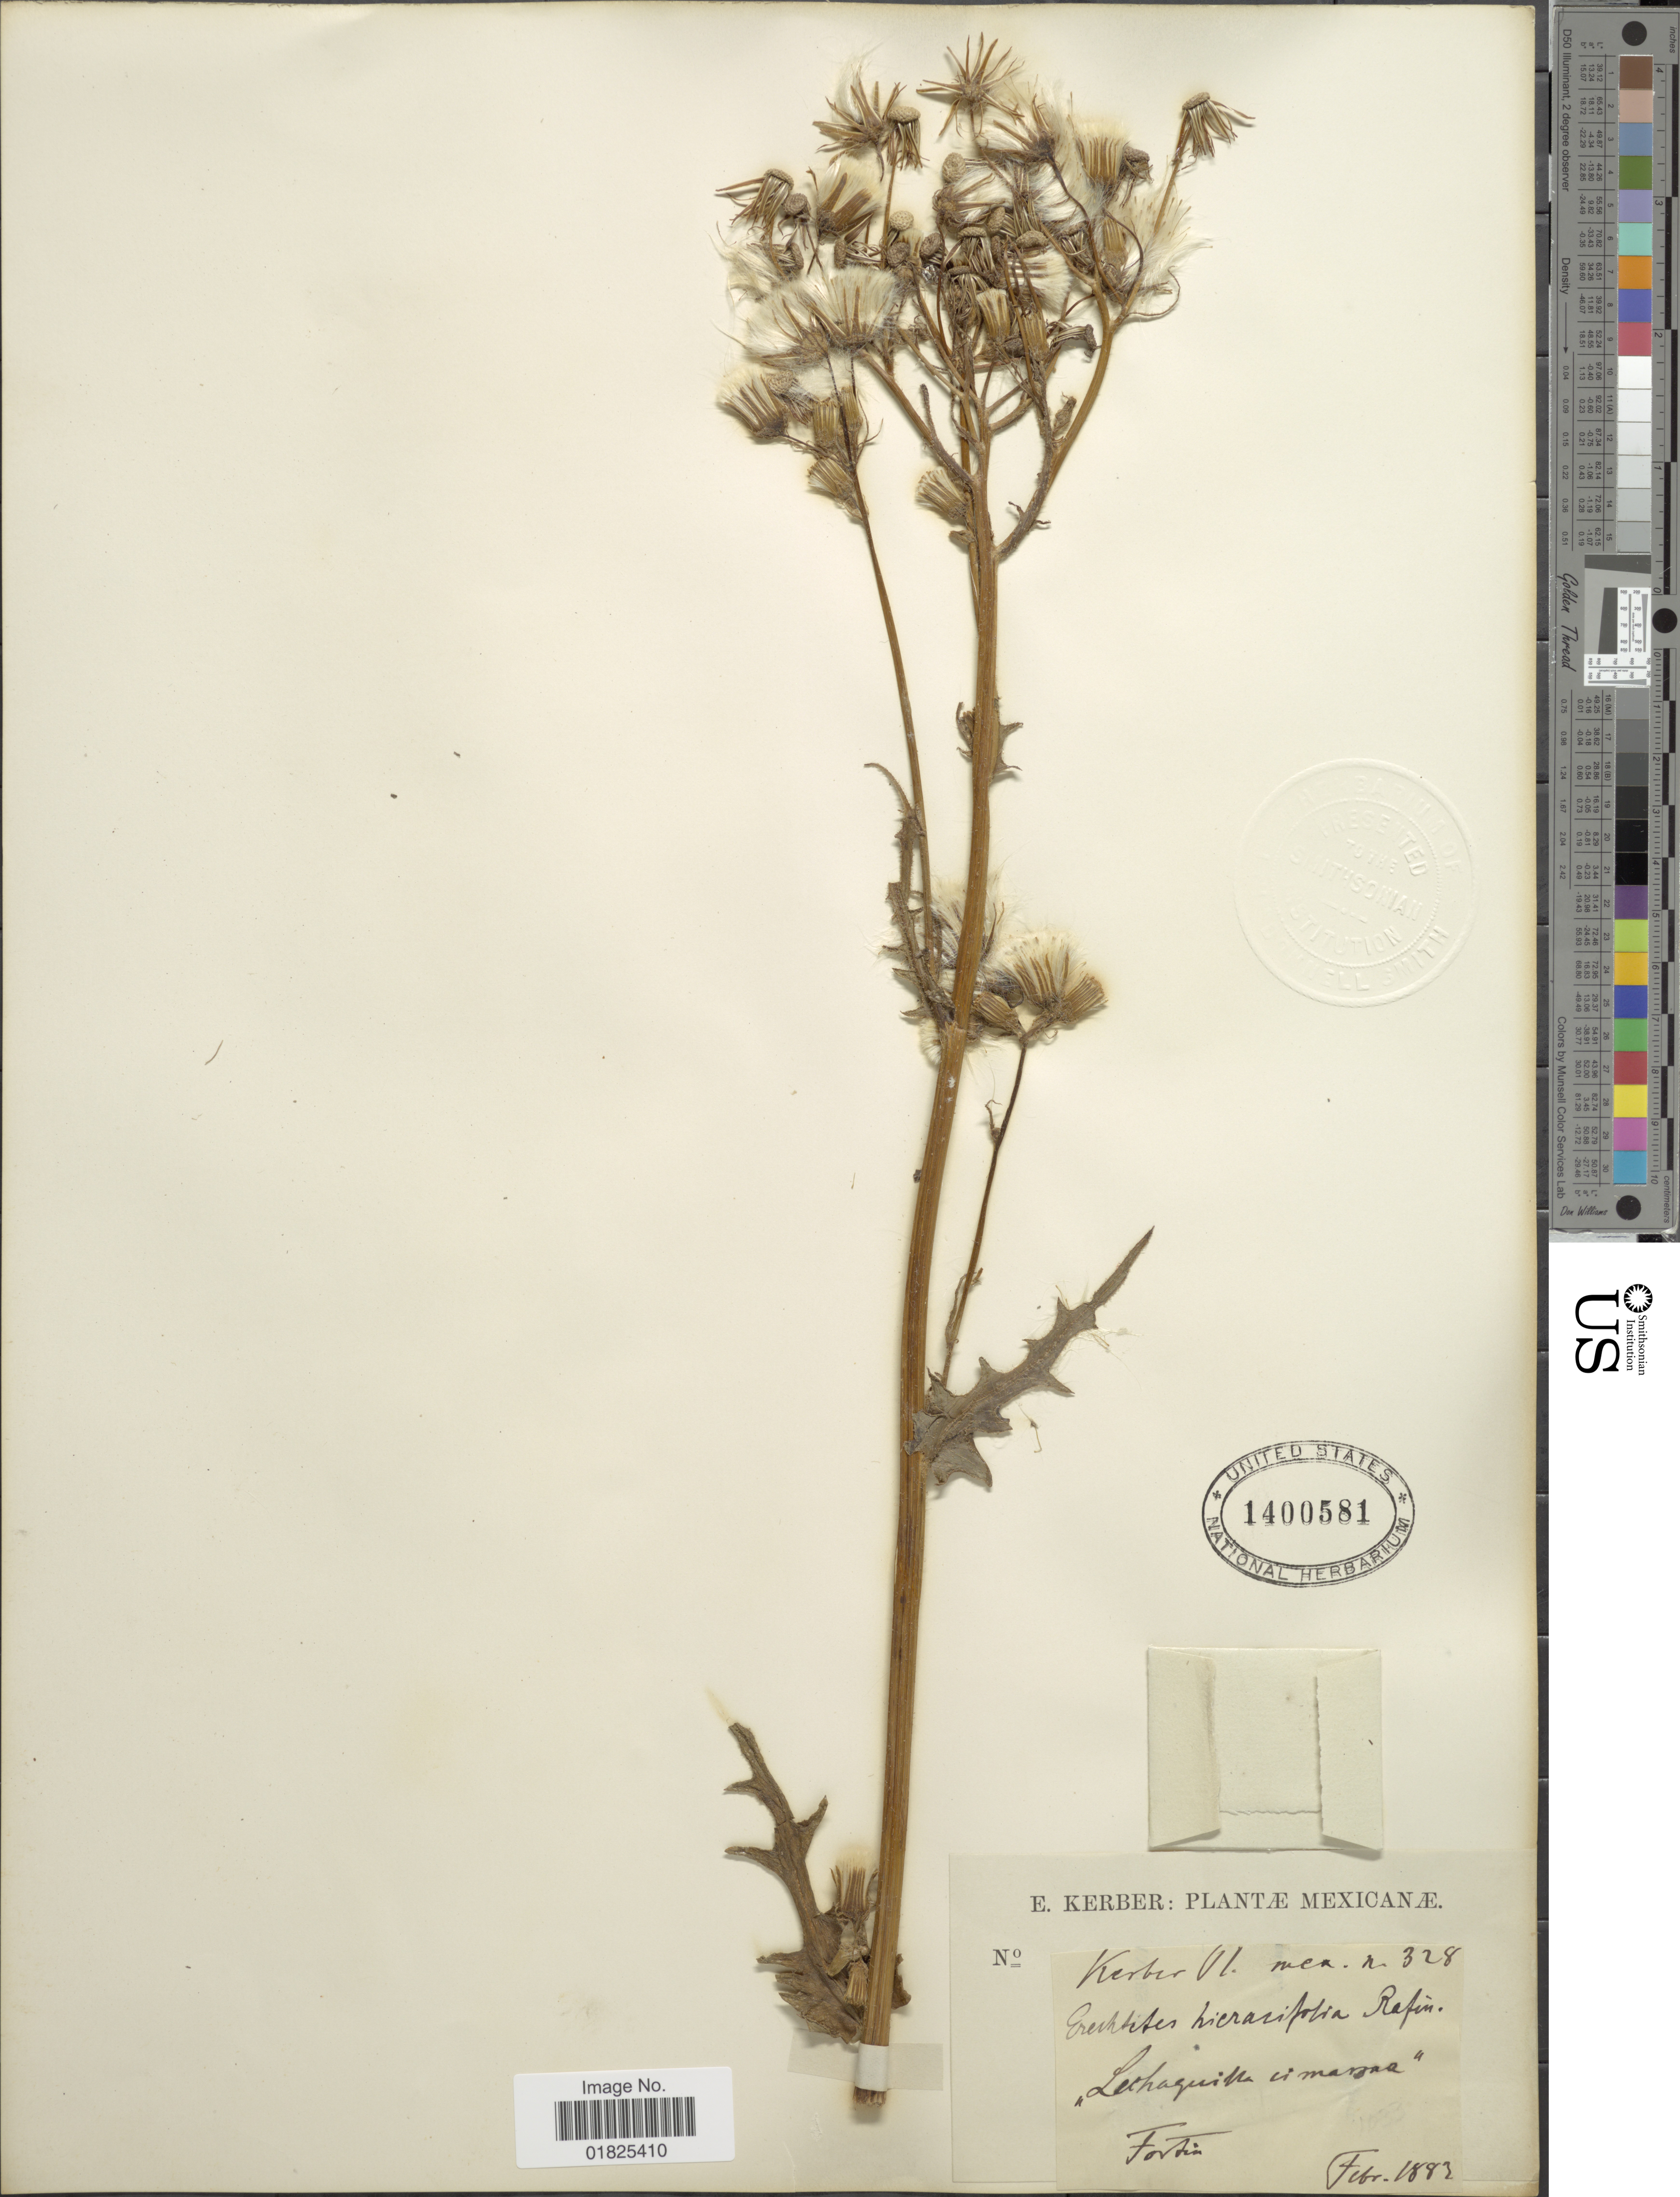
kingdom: Plantae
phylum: Tracheophyta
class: Magnoliopsida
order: Asterales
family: Asteraceae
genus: Erechtites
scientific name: Erechtites hieraciifolius var. cacaliodes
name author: (Fisch. ex Spreng.) Less. ex Griseb.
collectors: E. Kerber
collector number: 328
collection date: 1883-02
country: Mexico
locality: Fortin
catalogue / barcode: US 1400581